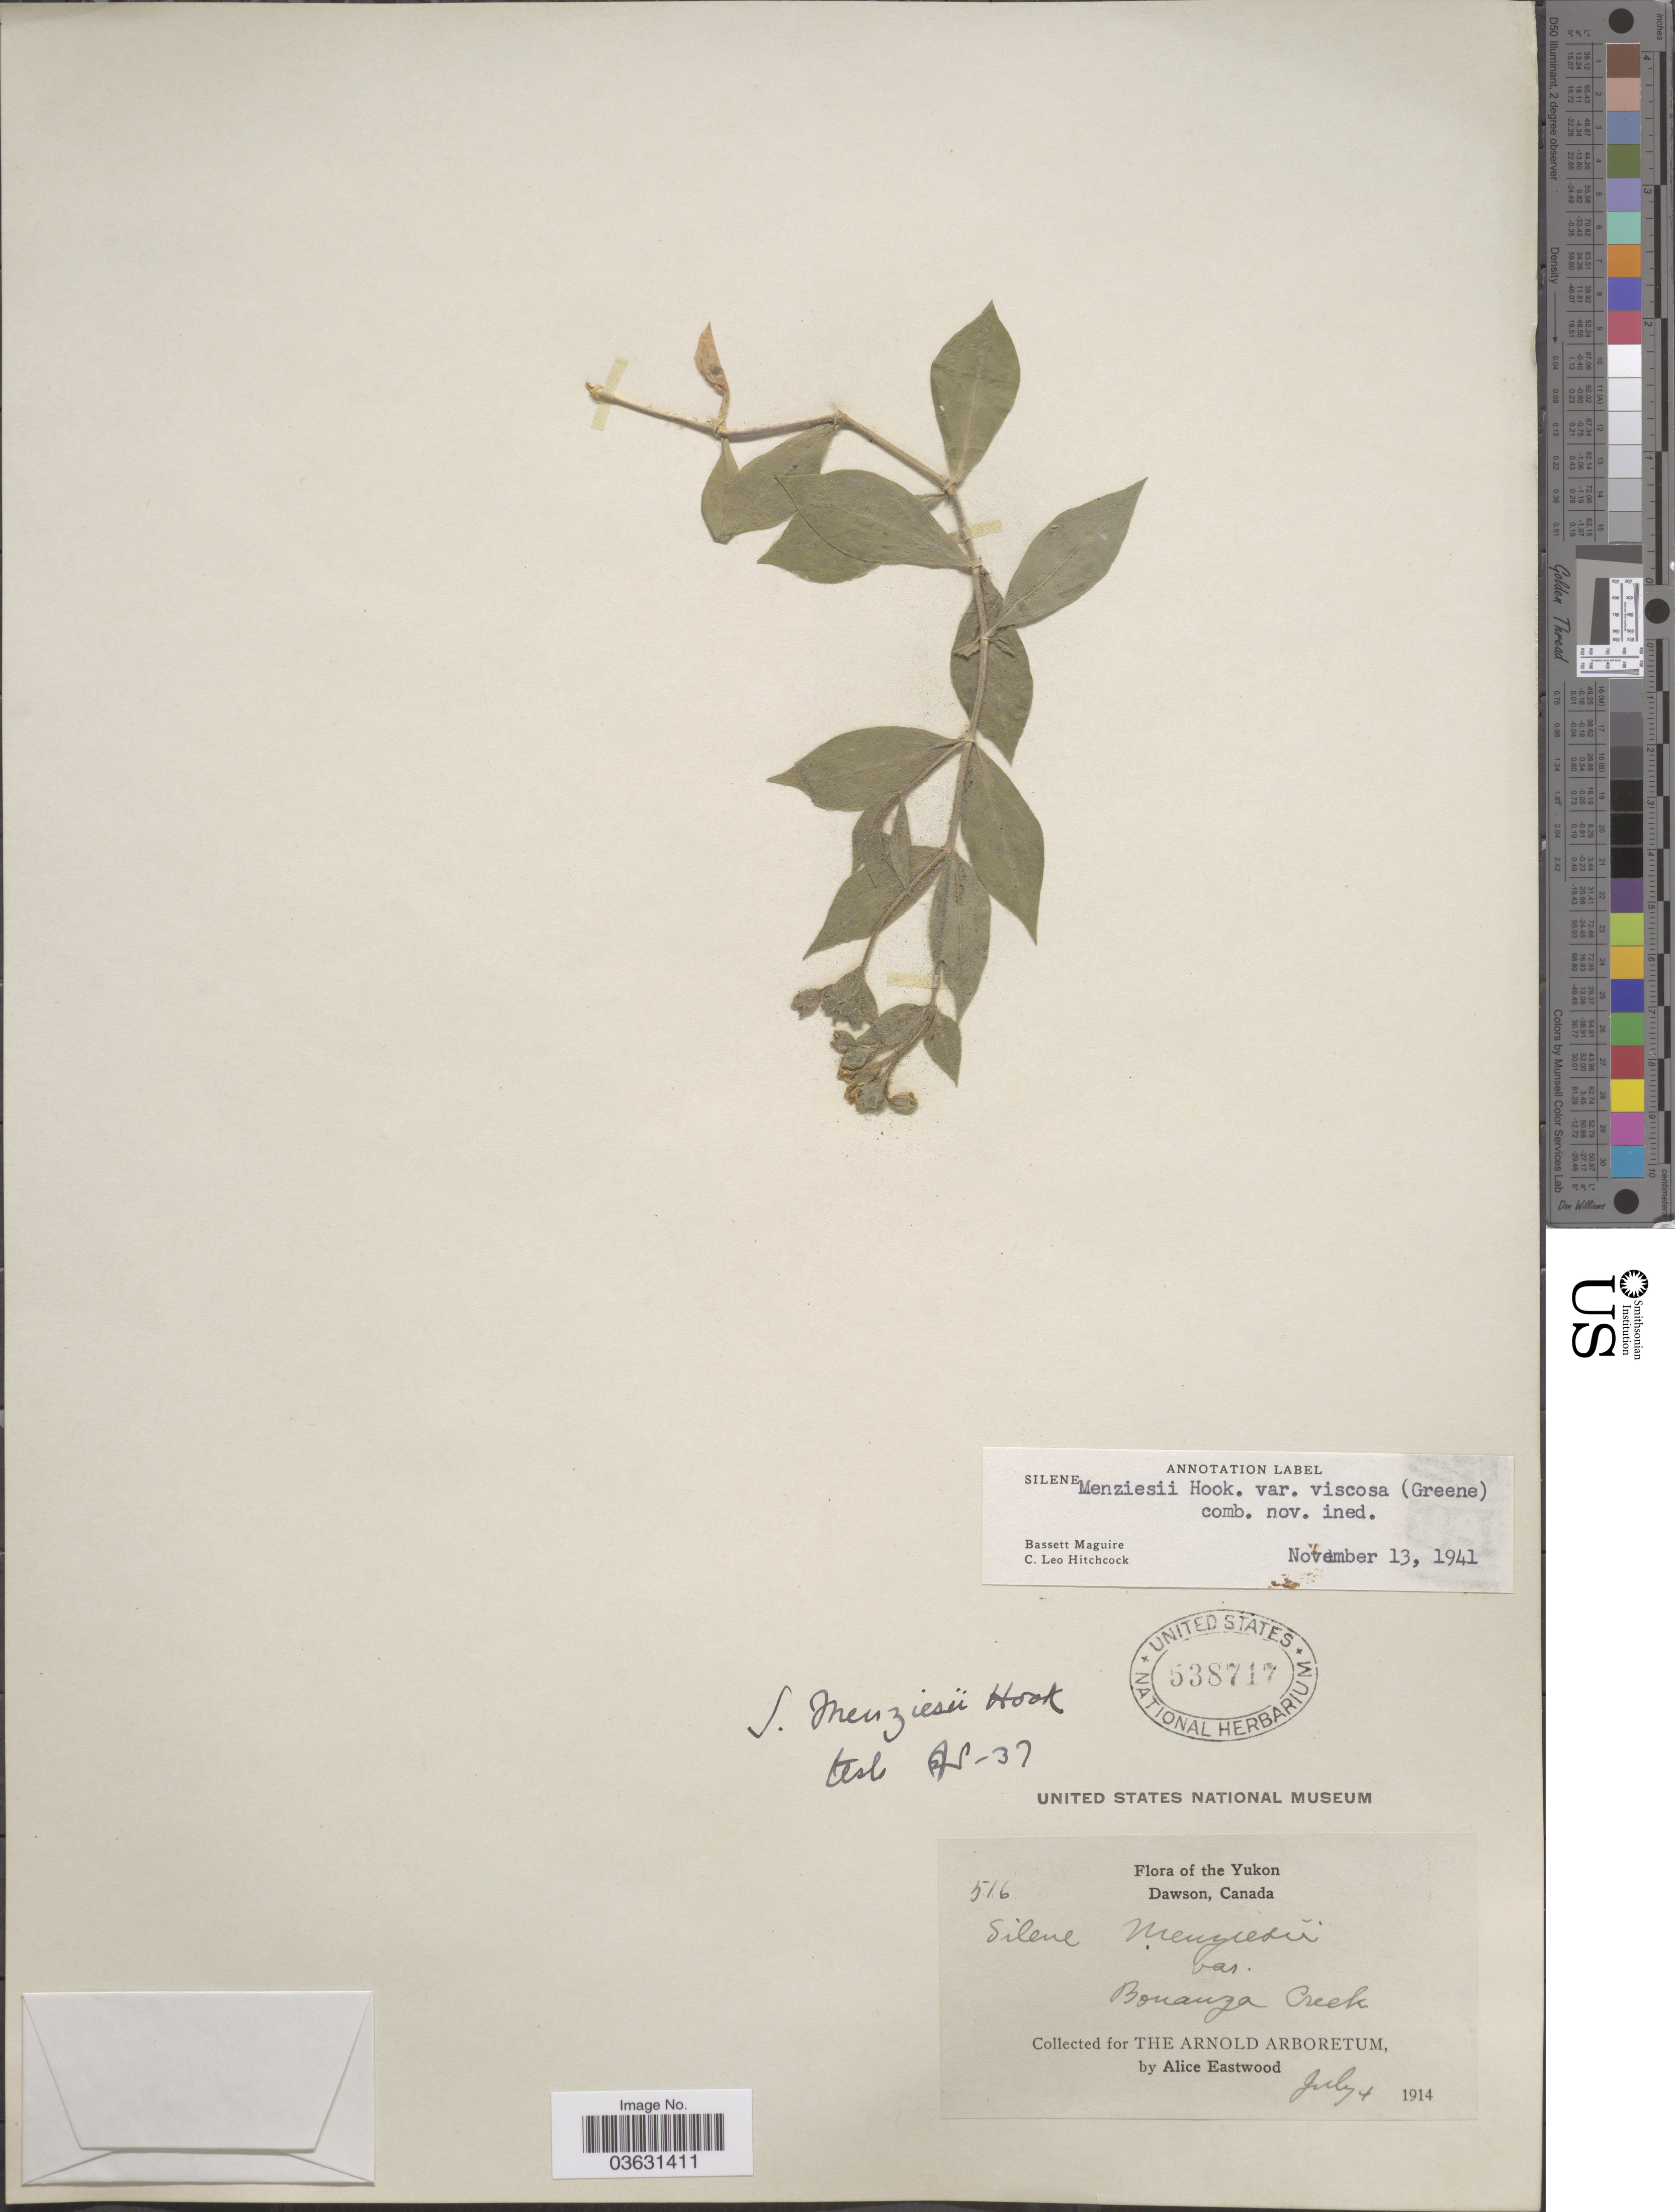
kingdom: Plantae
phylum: Tracheophyta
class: Magnoliopsida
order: Caryophyllales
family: Caryophyllaceae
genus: Silene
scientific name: Silene menziesii var. viscosa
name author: (Greene) C.L. Hitchc. & Maguire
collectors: A. Eastwood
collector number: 516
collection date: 1914-07-04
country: Canada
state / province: Yukon Territory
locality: Dawson. Bonanza Creek.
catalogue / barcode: US 538717